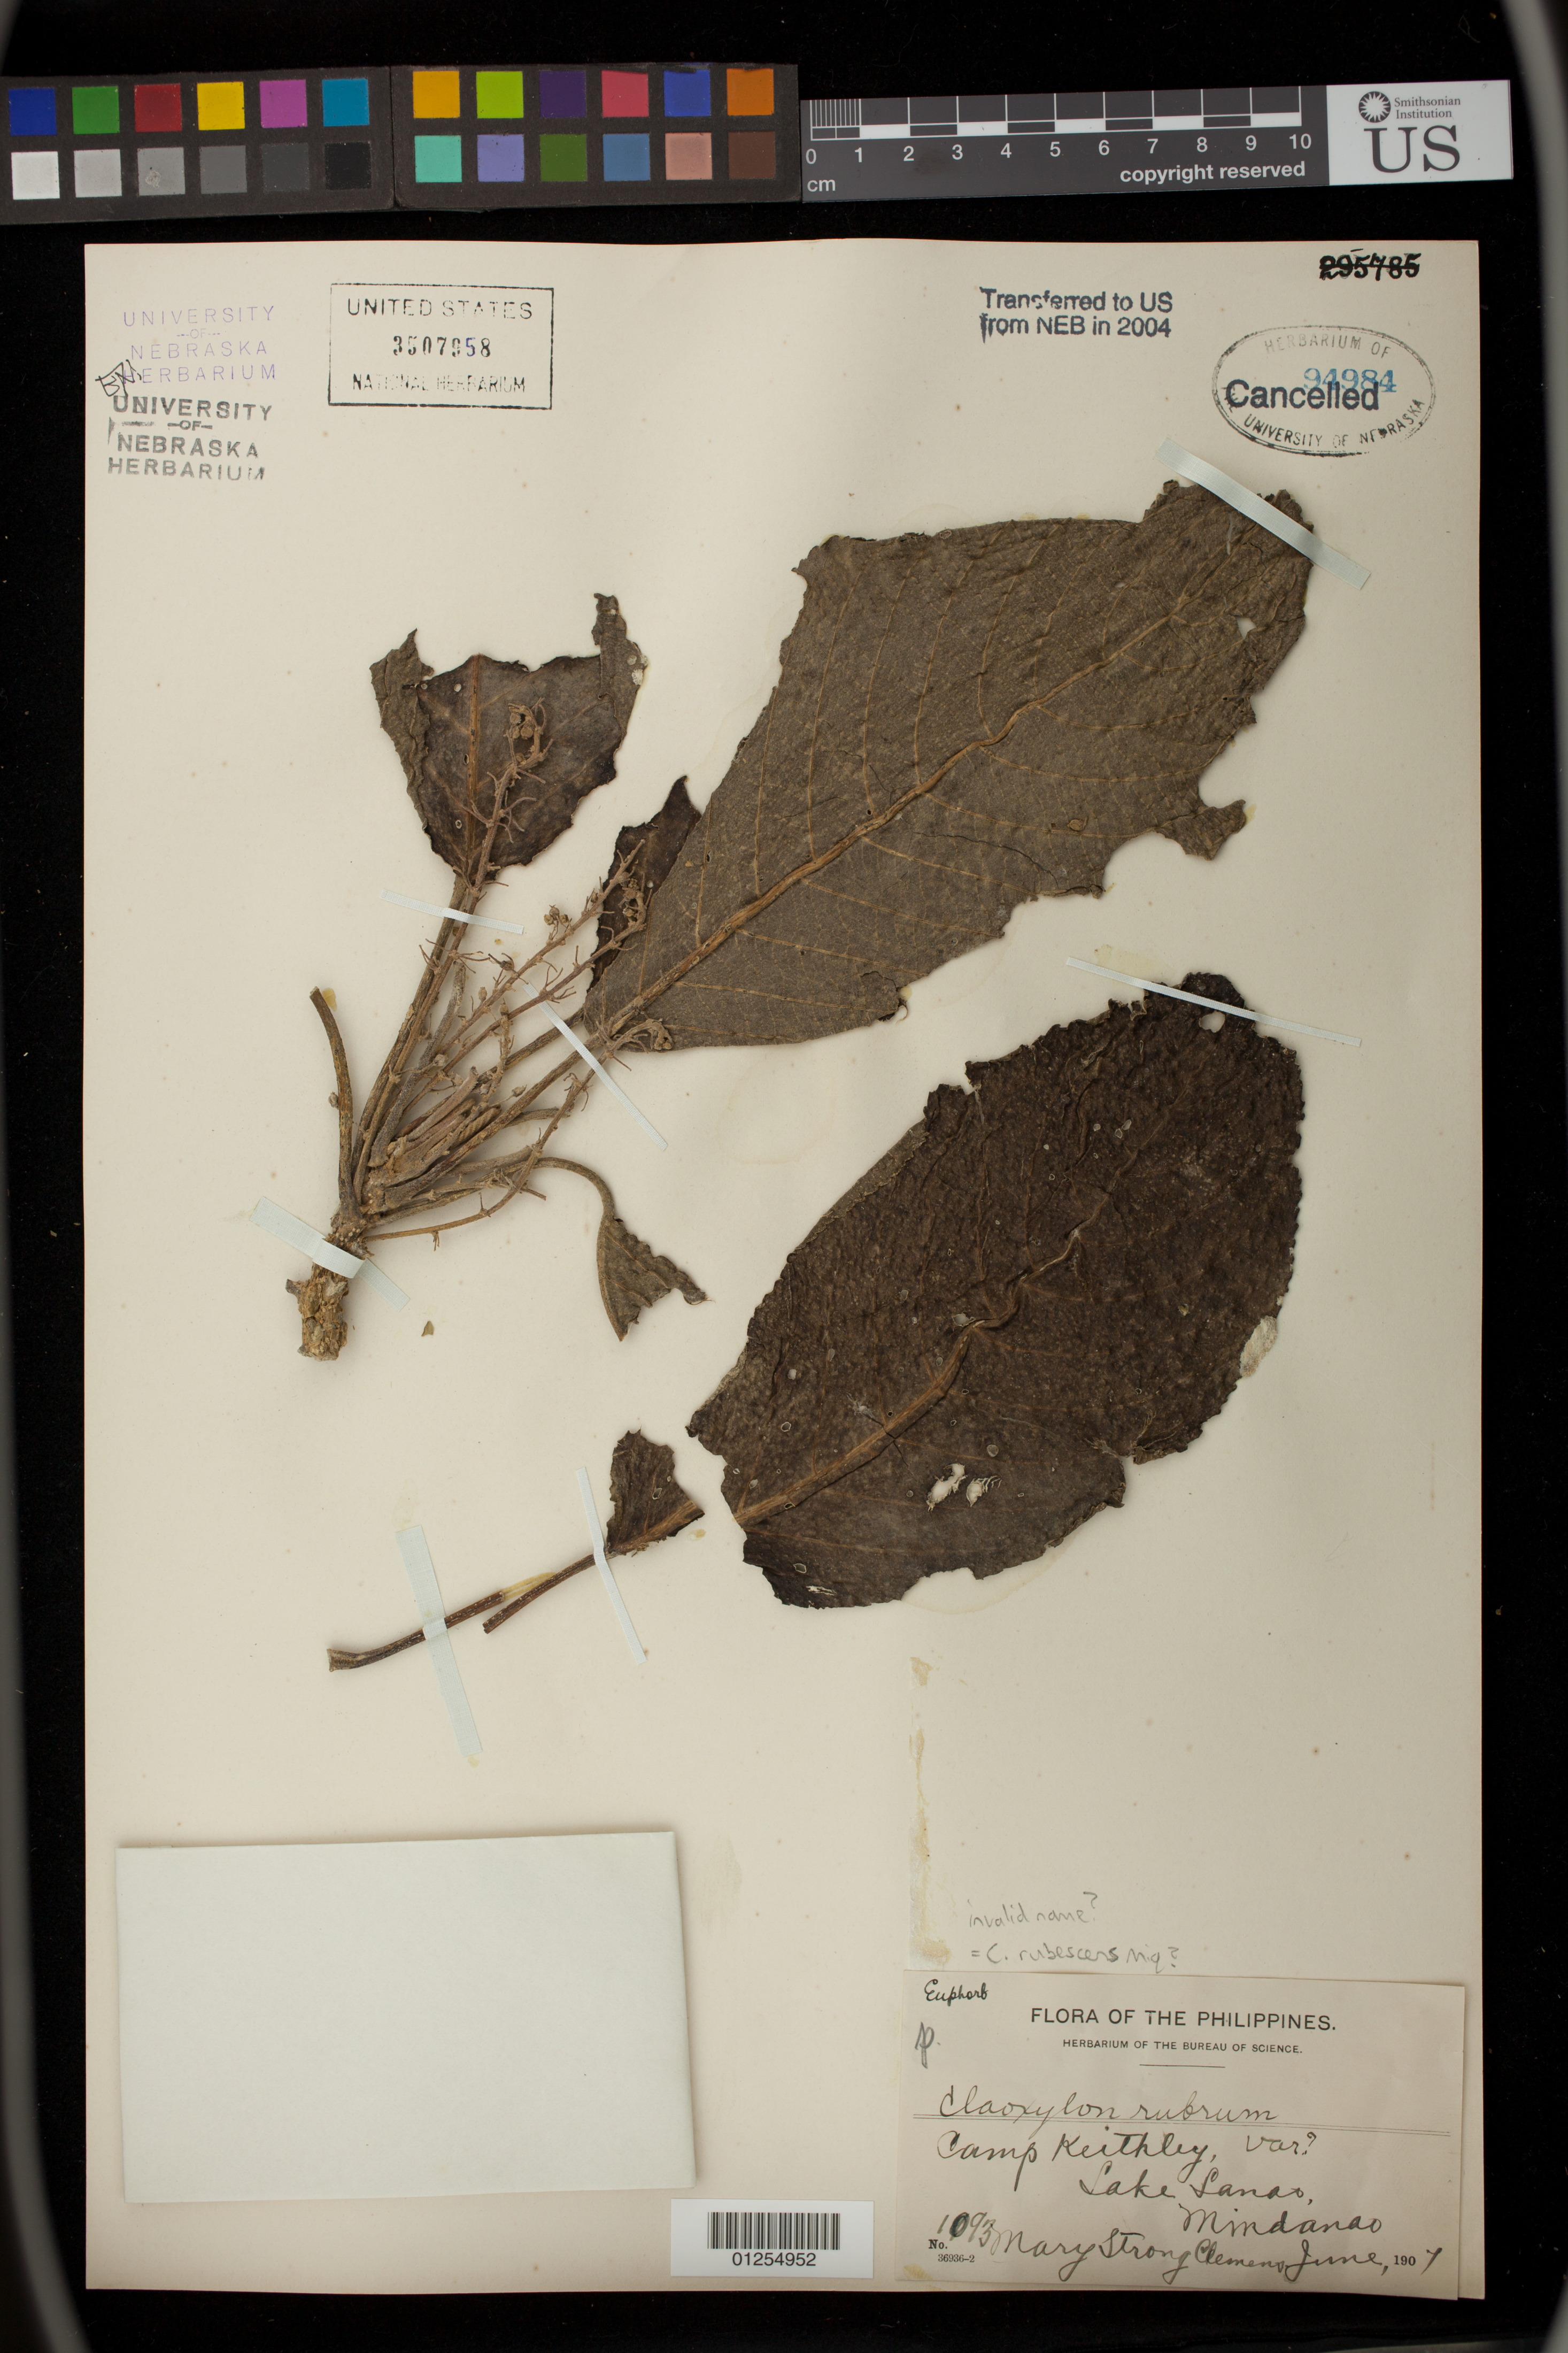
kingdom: Plantae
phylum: Tracheophyta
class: Magnoliopsida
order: Malpighiales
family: Euphorbiaceae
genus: Claoxylon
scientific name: Claoxylon rebescens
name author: Miq.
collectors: M. S. Clemens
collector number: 1093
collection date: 1907-06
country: Philippines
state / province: Muslim Mindanao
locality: Camp Keithley, Lake Lanao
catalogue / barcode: US 3507958